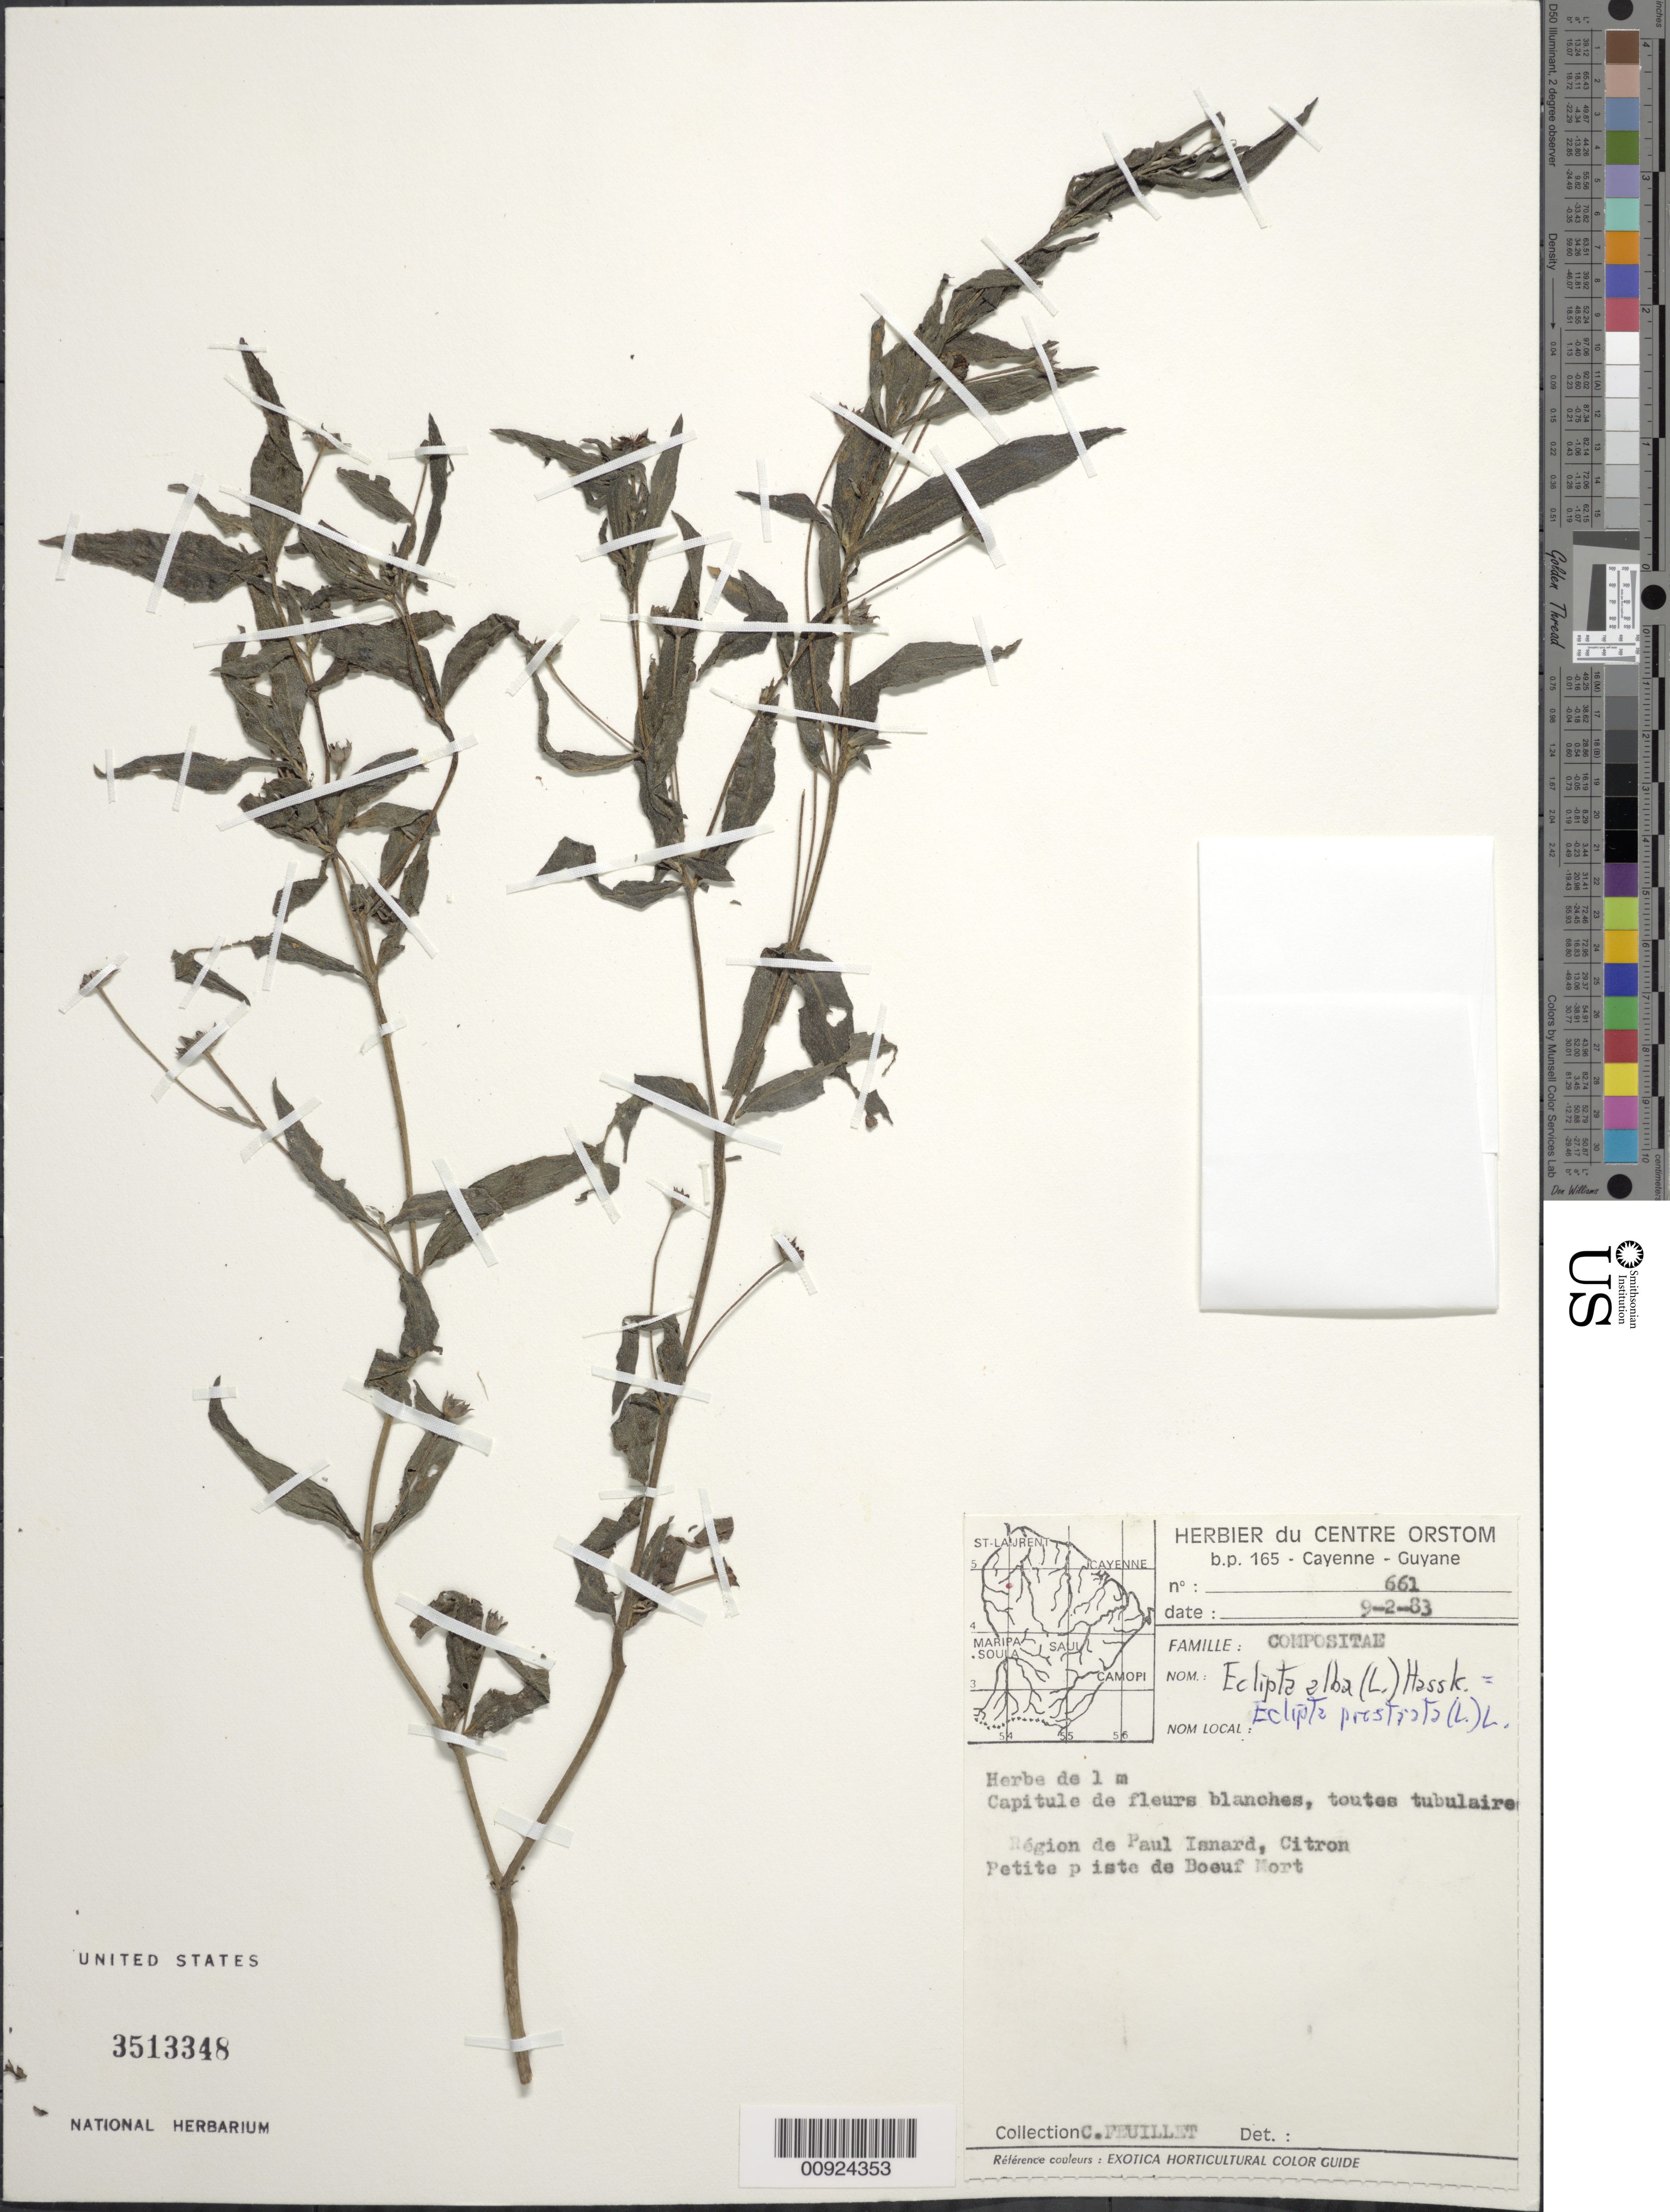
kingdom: Plantae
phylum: Tracheophyta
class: Magnoliopsida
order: Asterales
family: Asteraceae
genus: Eclipta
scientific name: Eclipta prostrata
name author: (L.) L.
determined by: Robinson, Harold E., (US)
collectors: C. Feuillet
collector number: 661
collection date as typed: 9-Feb-83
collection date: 1983-02-09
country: French Guiana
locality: Région de Paul Isnard, Citron, petite piste de Boeuf Mort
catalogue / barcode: US 3513348